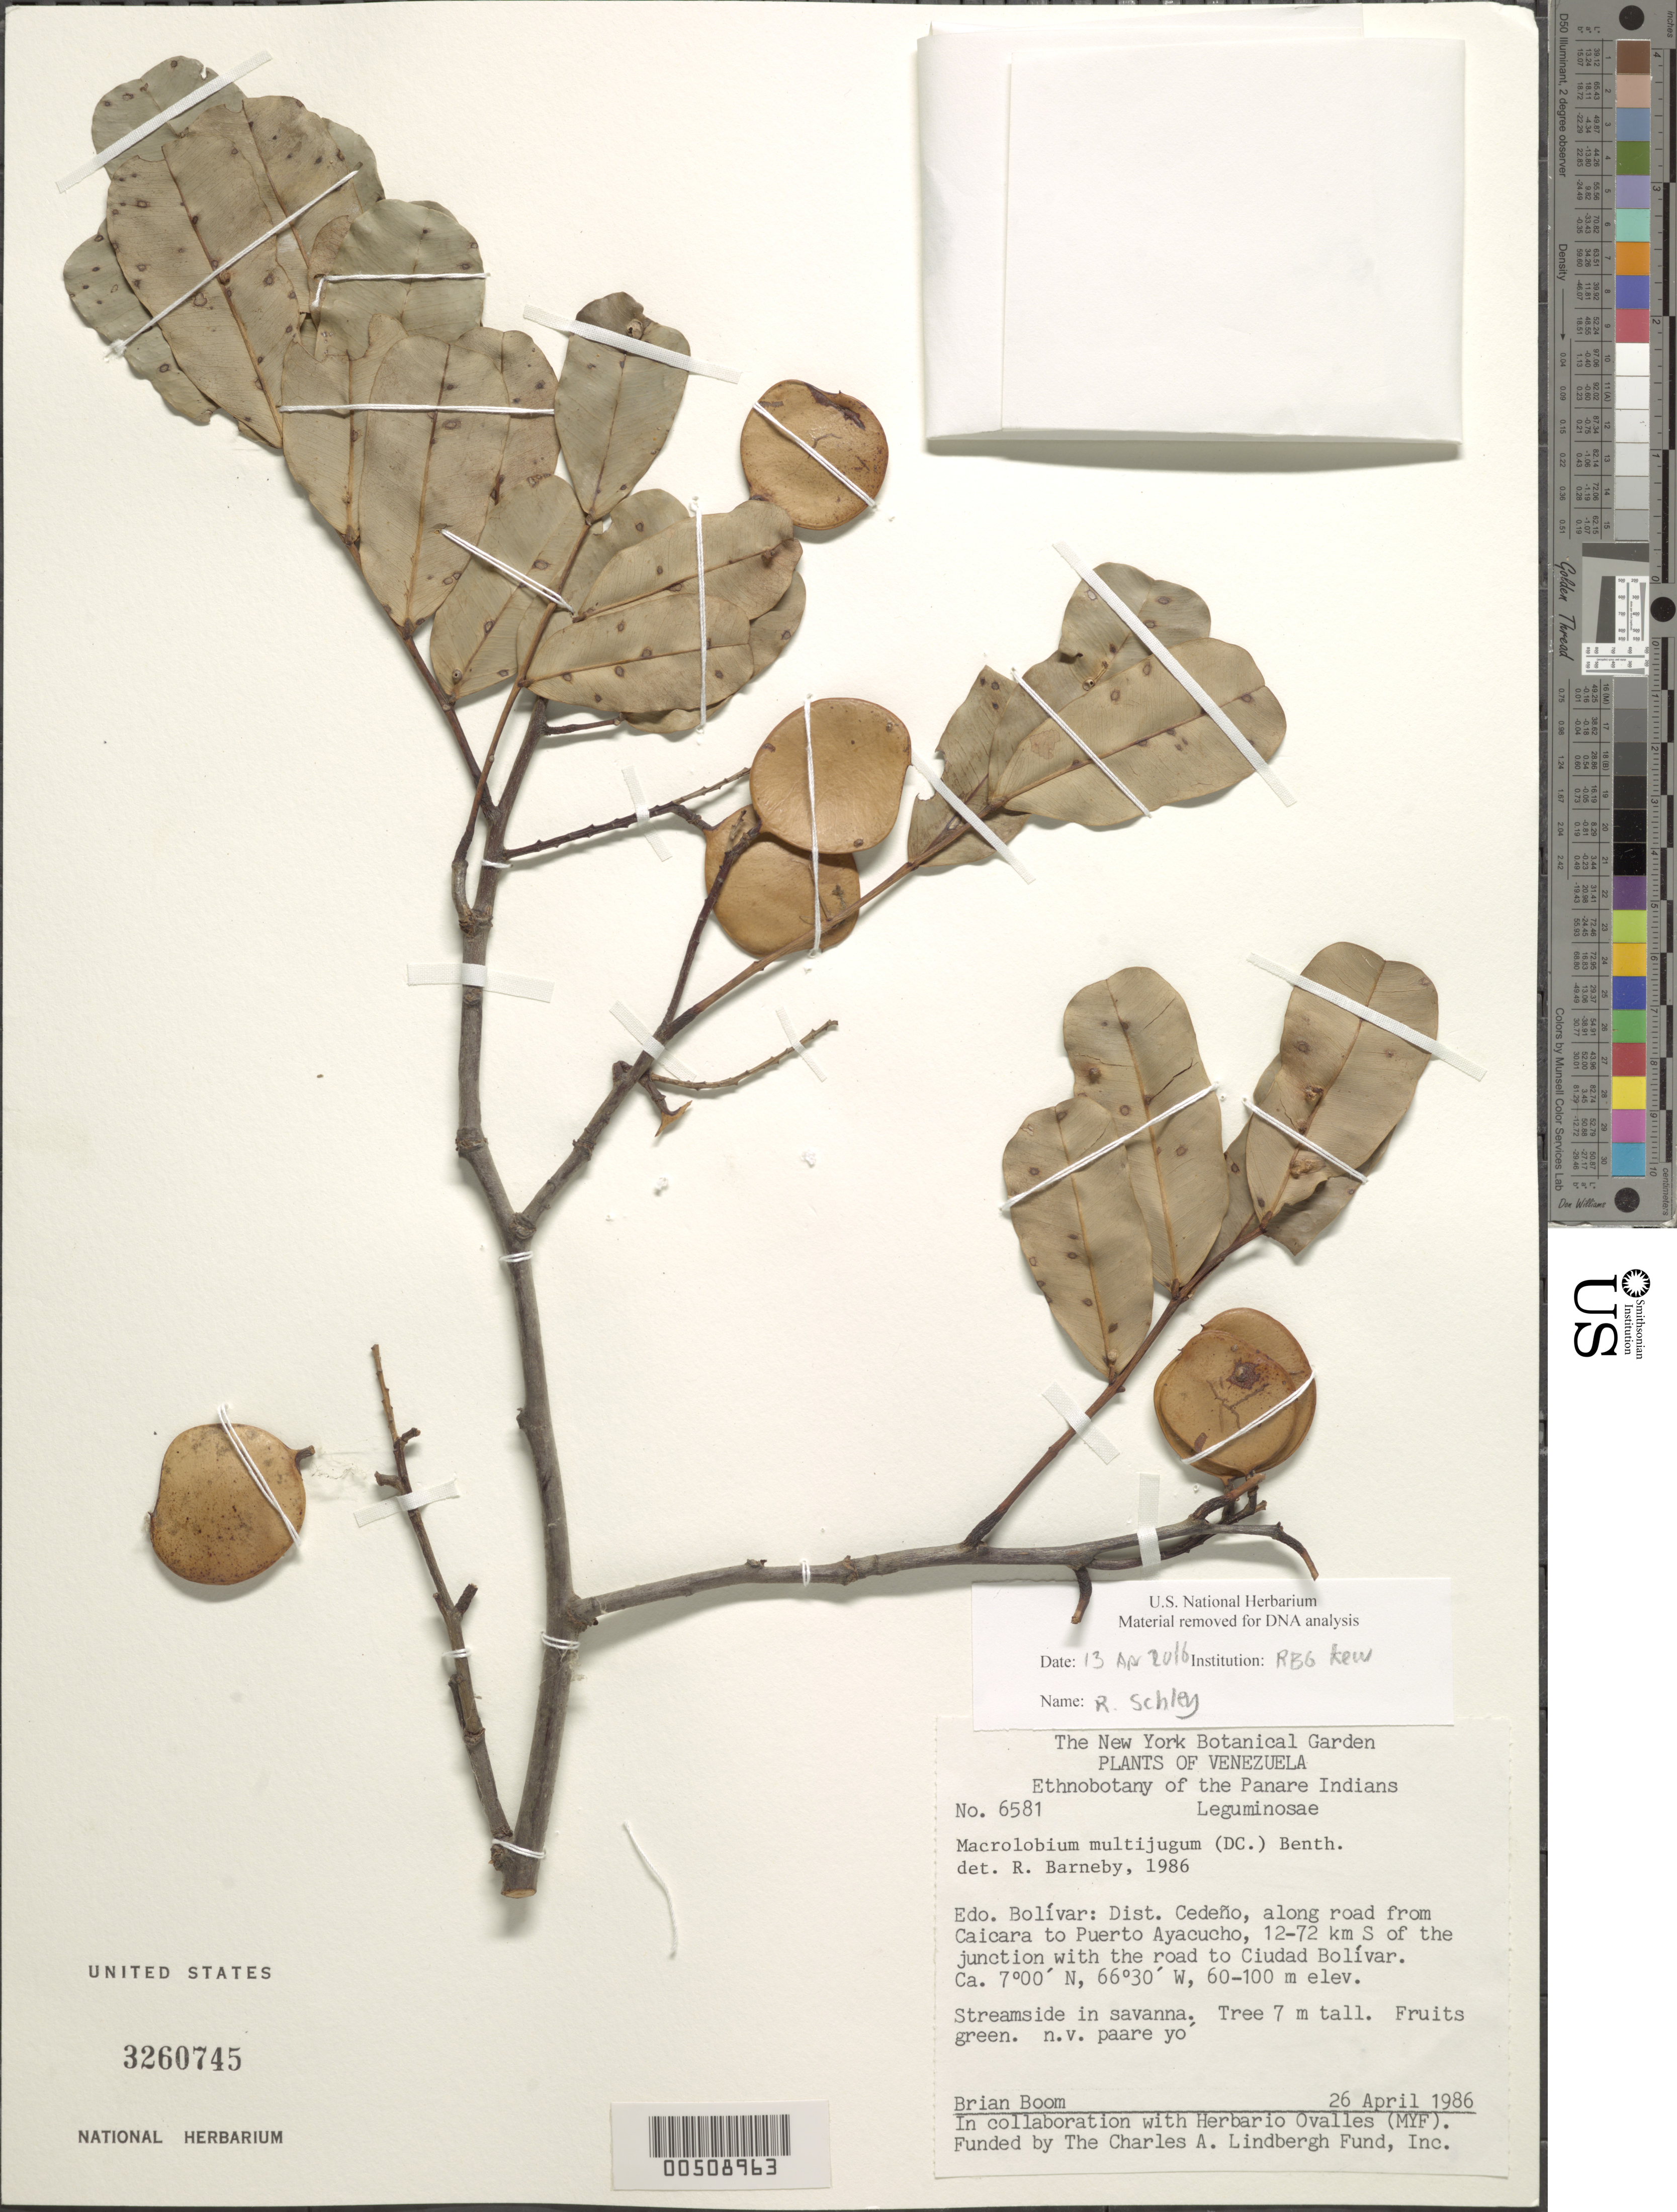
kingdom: Plantae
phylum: Tracheophyta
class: Magnoliopsida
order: Fabales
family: Fabaceae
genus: Macrolobium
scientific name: Macrolobium multijugum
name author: (DC.) Benth.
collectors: B. M. Boom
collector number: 6581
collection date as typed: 26 Apr 1986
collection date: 1986-04-26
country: Venezuela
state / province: Bolivar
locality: Cedeno, from Caicara to Puerto Ayacucho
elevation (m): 60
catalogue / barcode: US 3260745